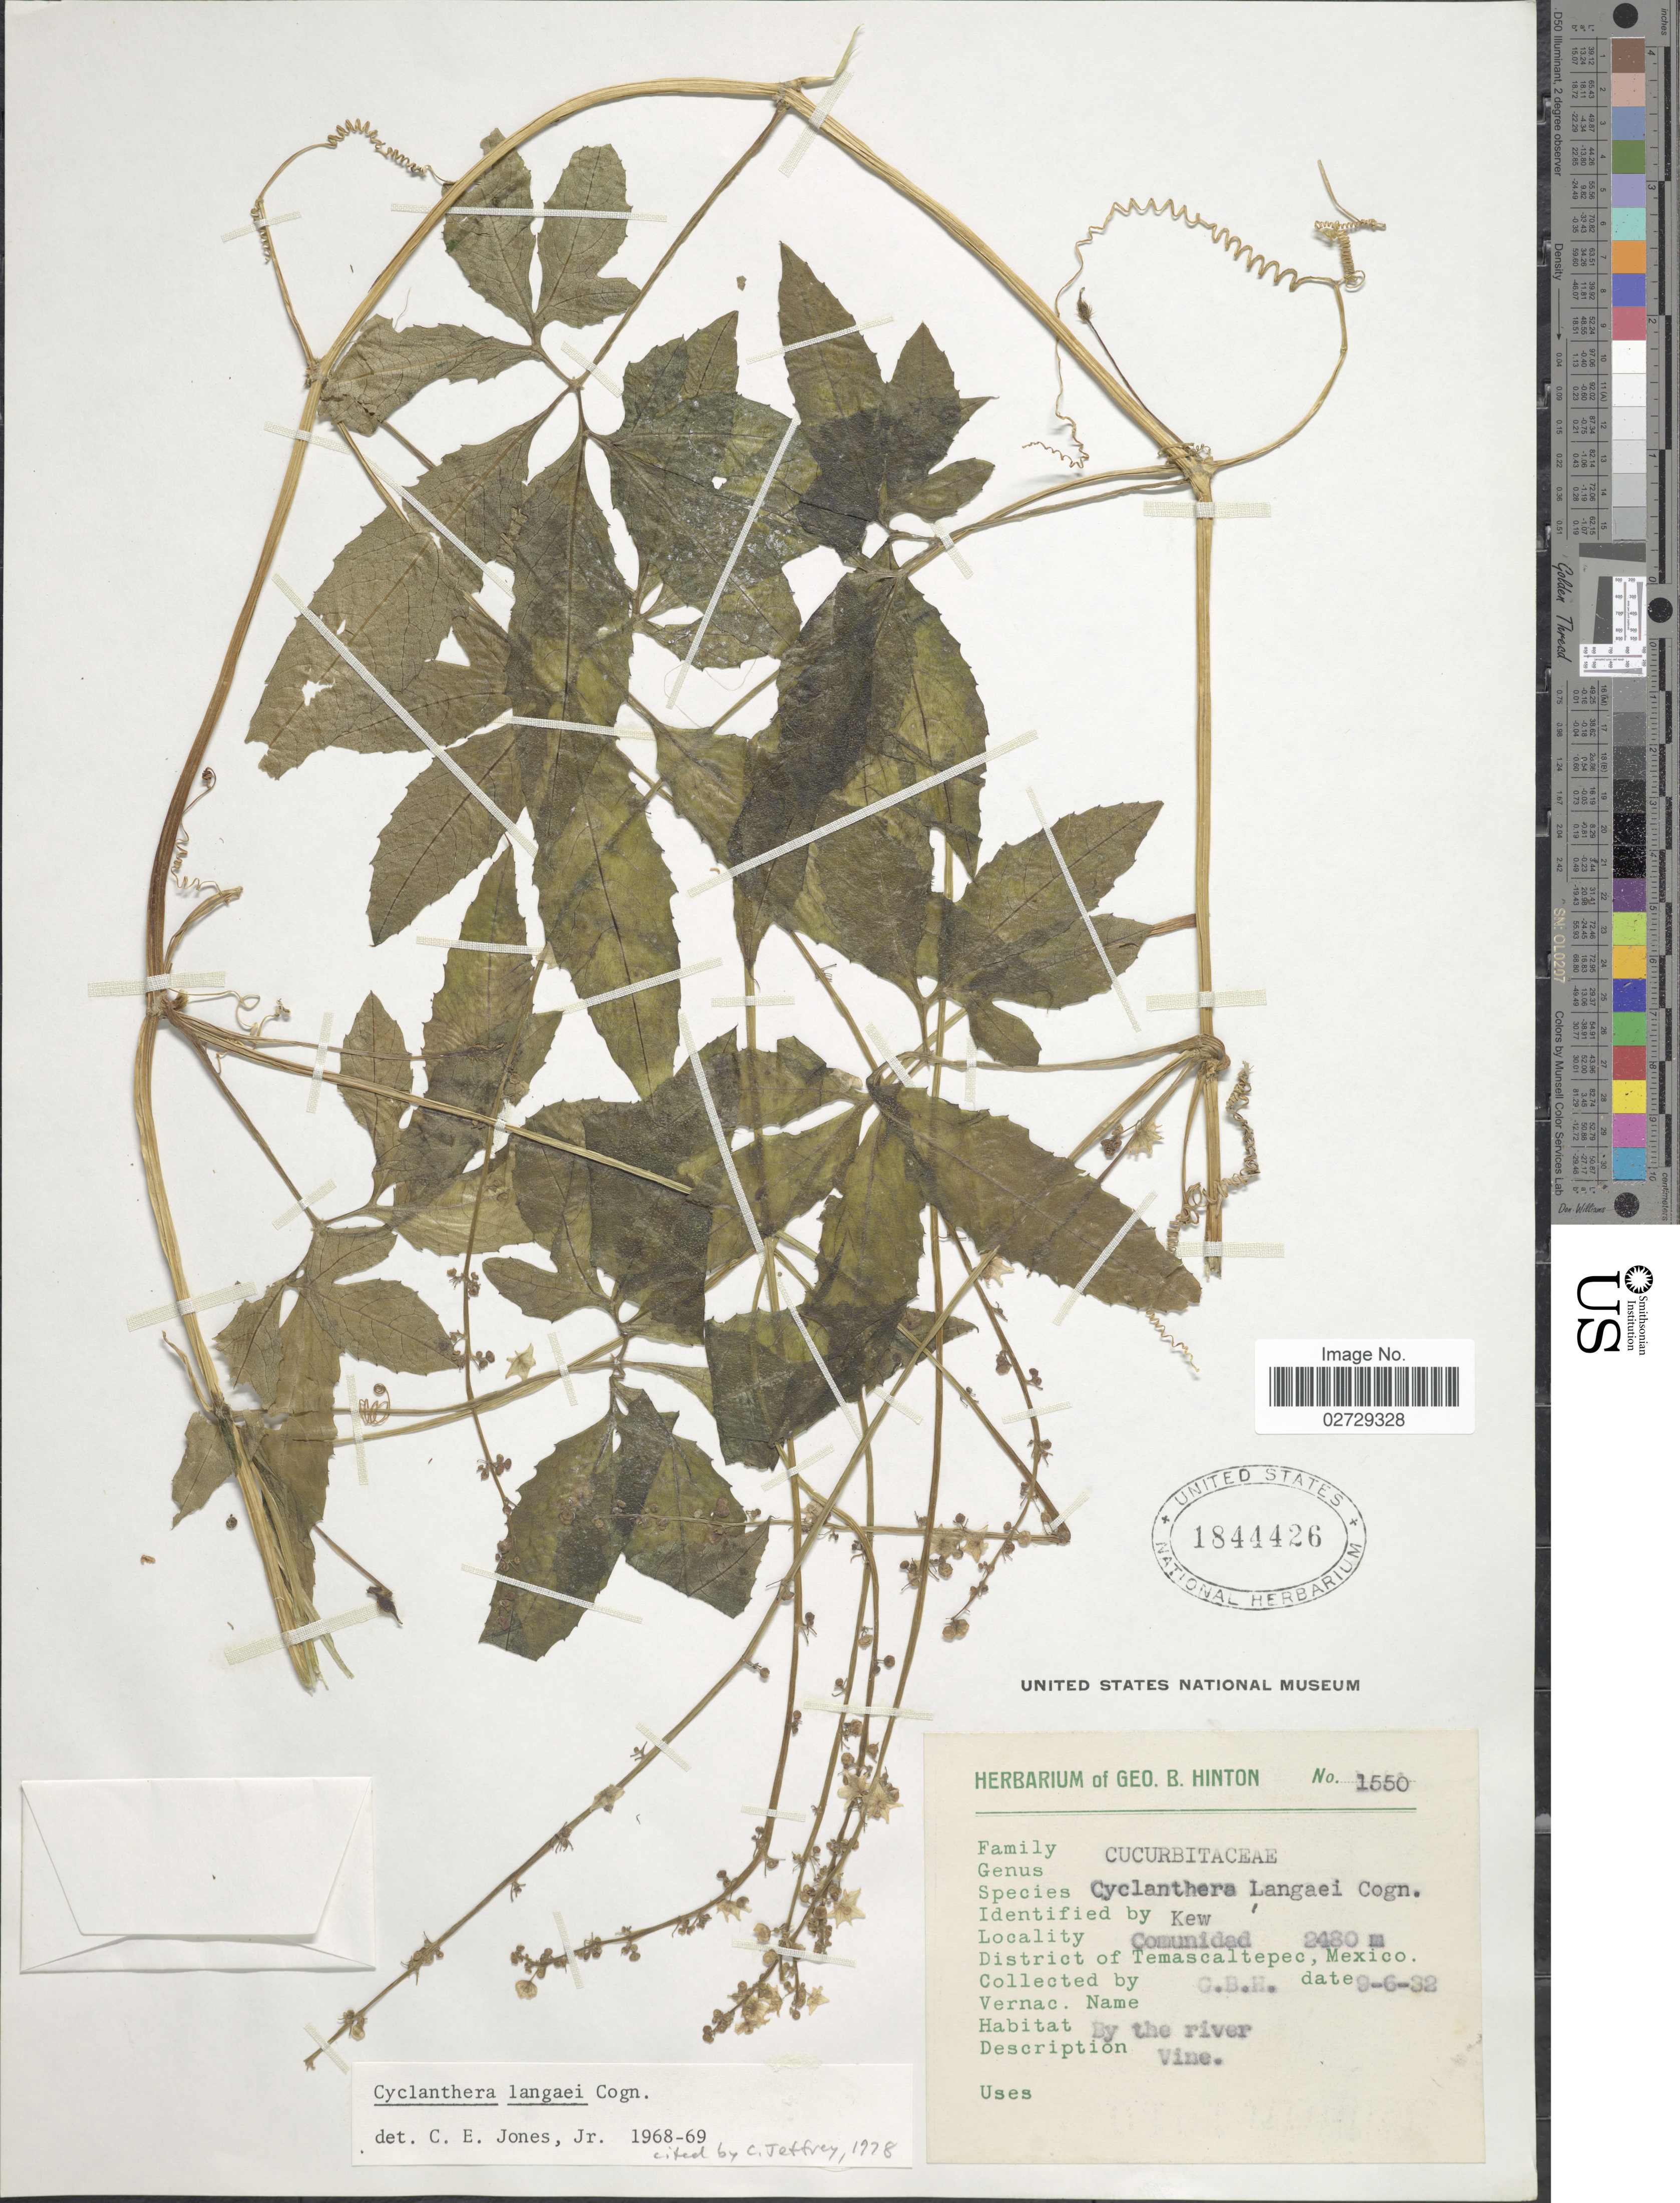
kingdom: Plantae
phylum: Tracheophyta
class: Magnoliopsida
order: Cucurbitales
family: Cucurbitaceae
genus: Cyclanthera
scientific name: Cyclanthera langaei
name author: Cogn.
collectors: G. B. Hinton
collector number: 1550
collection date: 1932-09-06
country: Mexico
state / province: México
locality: Comunidad. District of Temascaltepec.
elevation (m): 2480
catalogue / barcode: US 1844426